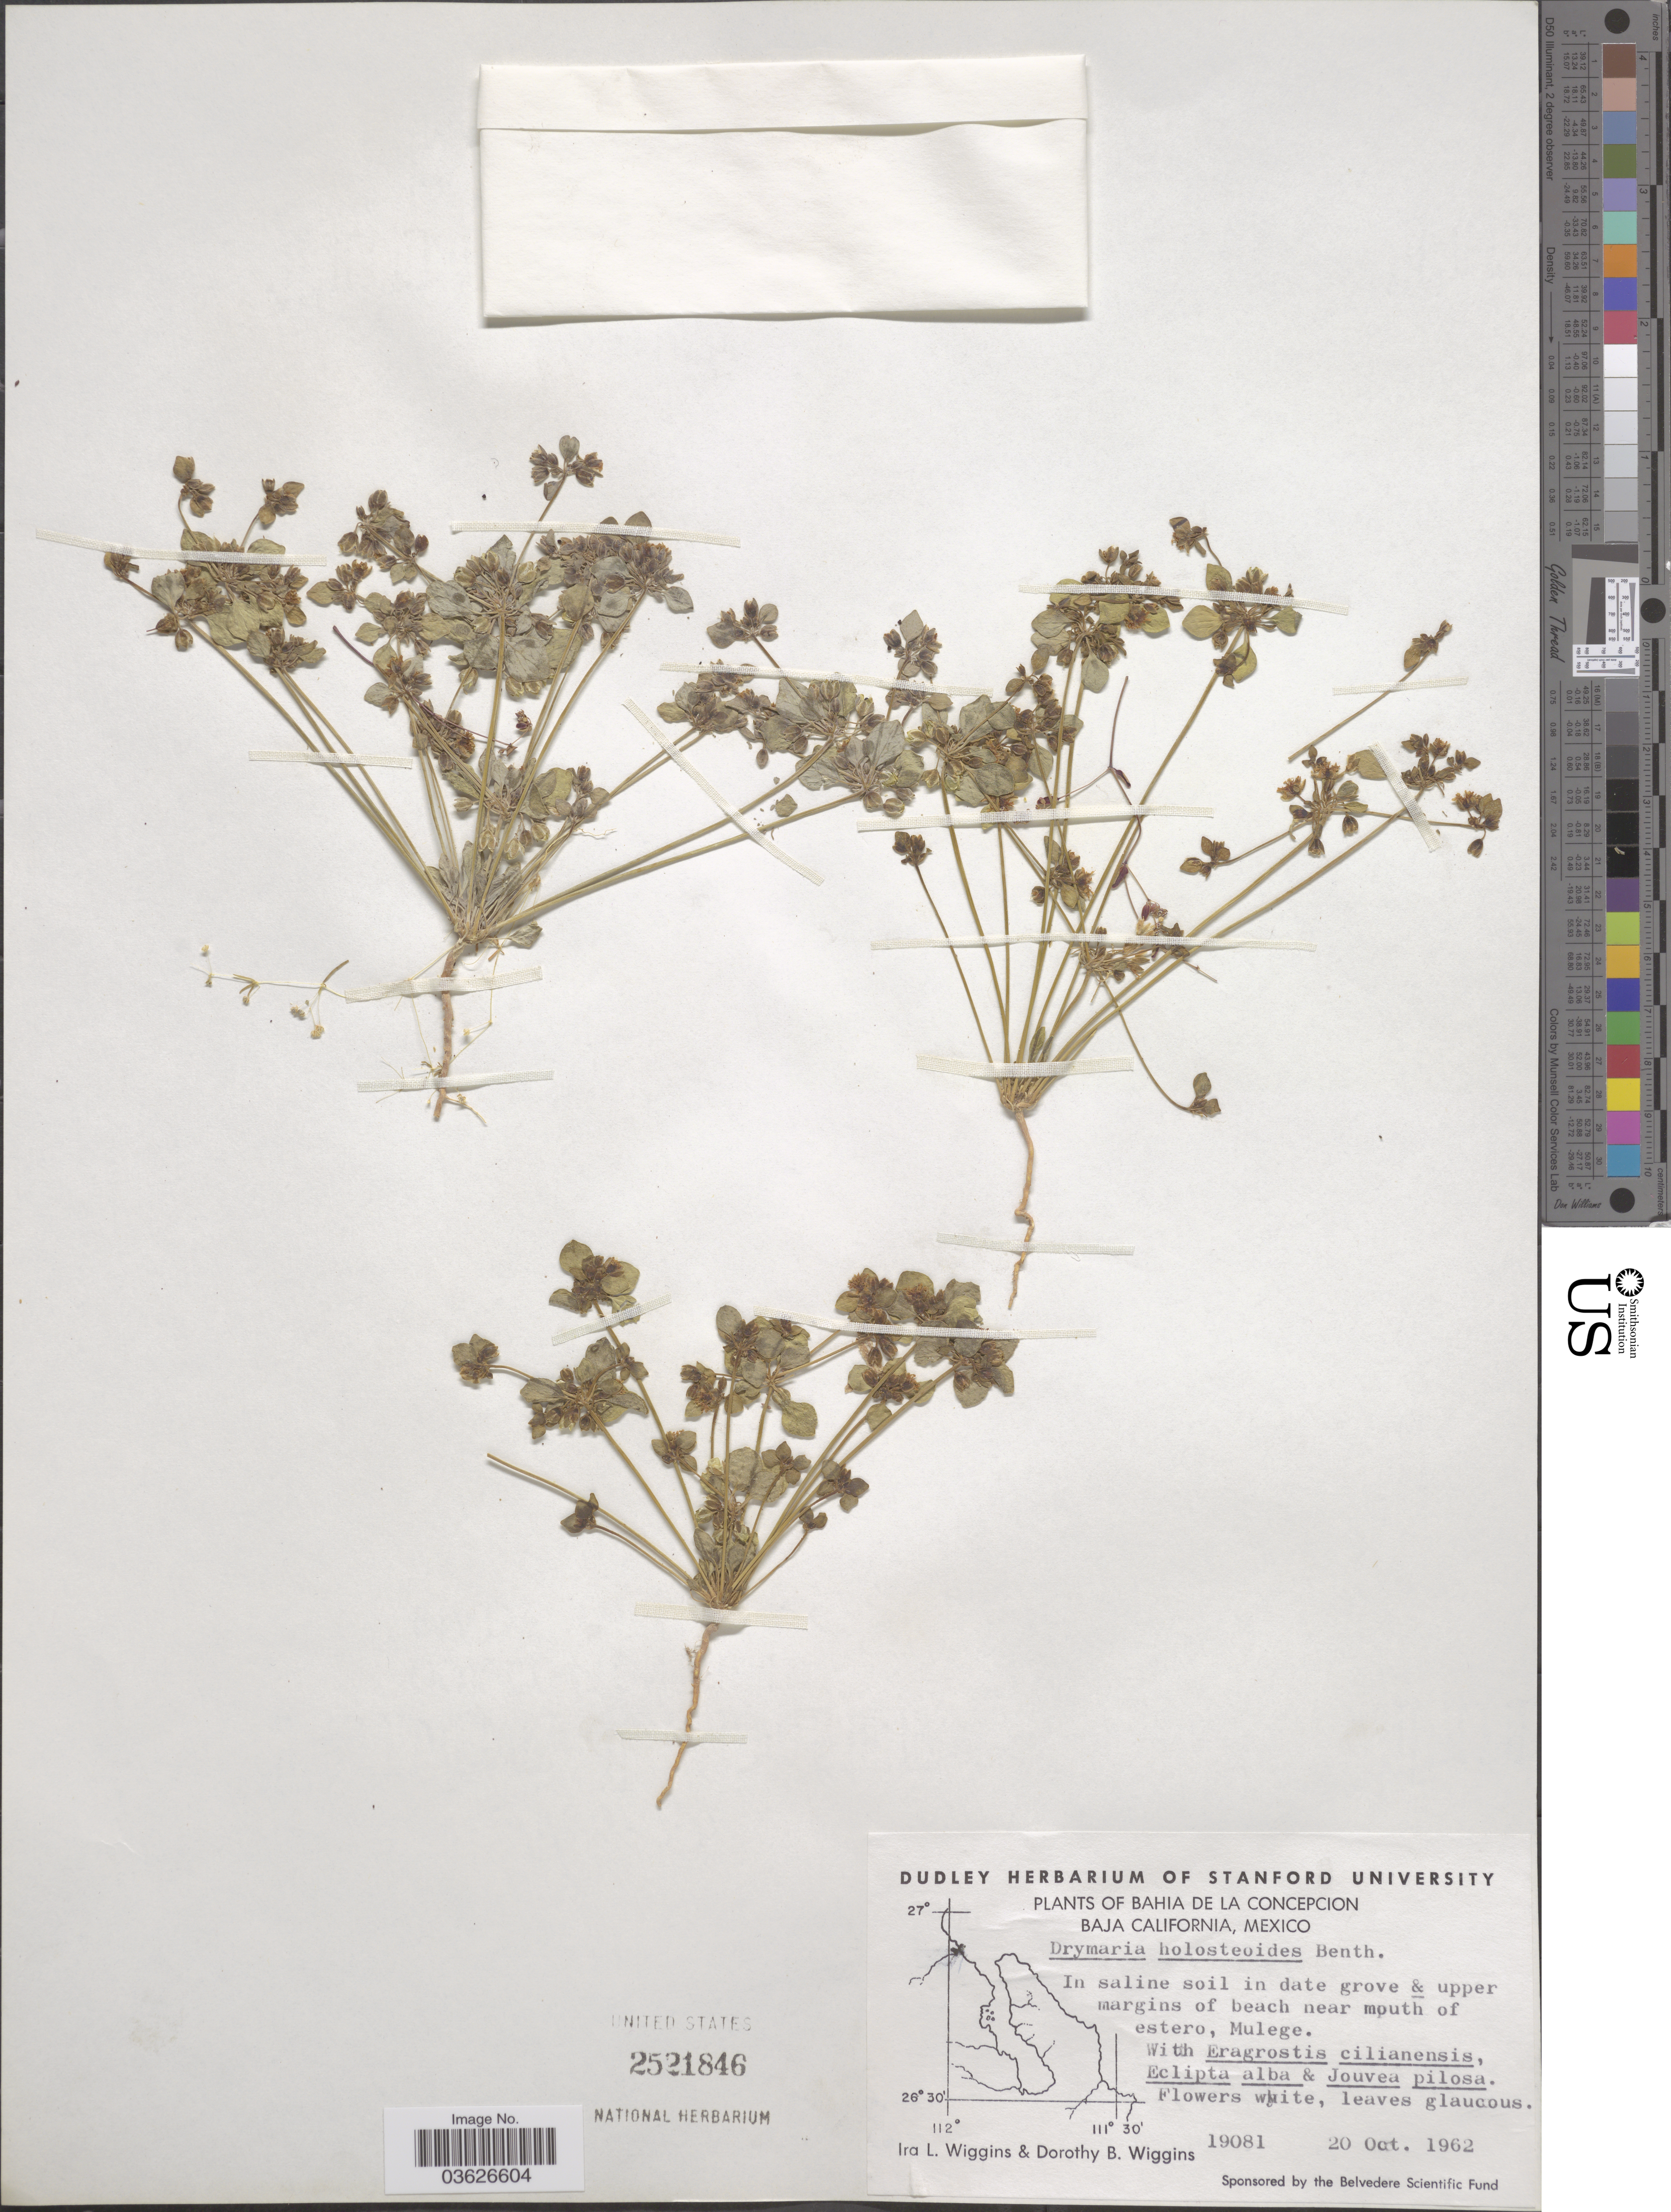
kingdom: Plantae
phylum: Tracheophyta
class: Magnoliopsida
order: Caryophyllales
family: Caryophyllaceae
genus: Drymaria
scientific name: Drymaria holosteoides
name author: Benth.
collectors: I. L. Wiggins & D. B. Wiggins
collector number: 19081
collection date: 1962-10-20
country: Mexico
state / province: Baja California Sur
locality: Bahia de la Concepcion. Near mouth of estero, Mulege.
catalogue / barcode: US 2521846